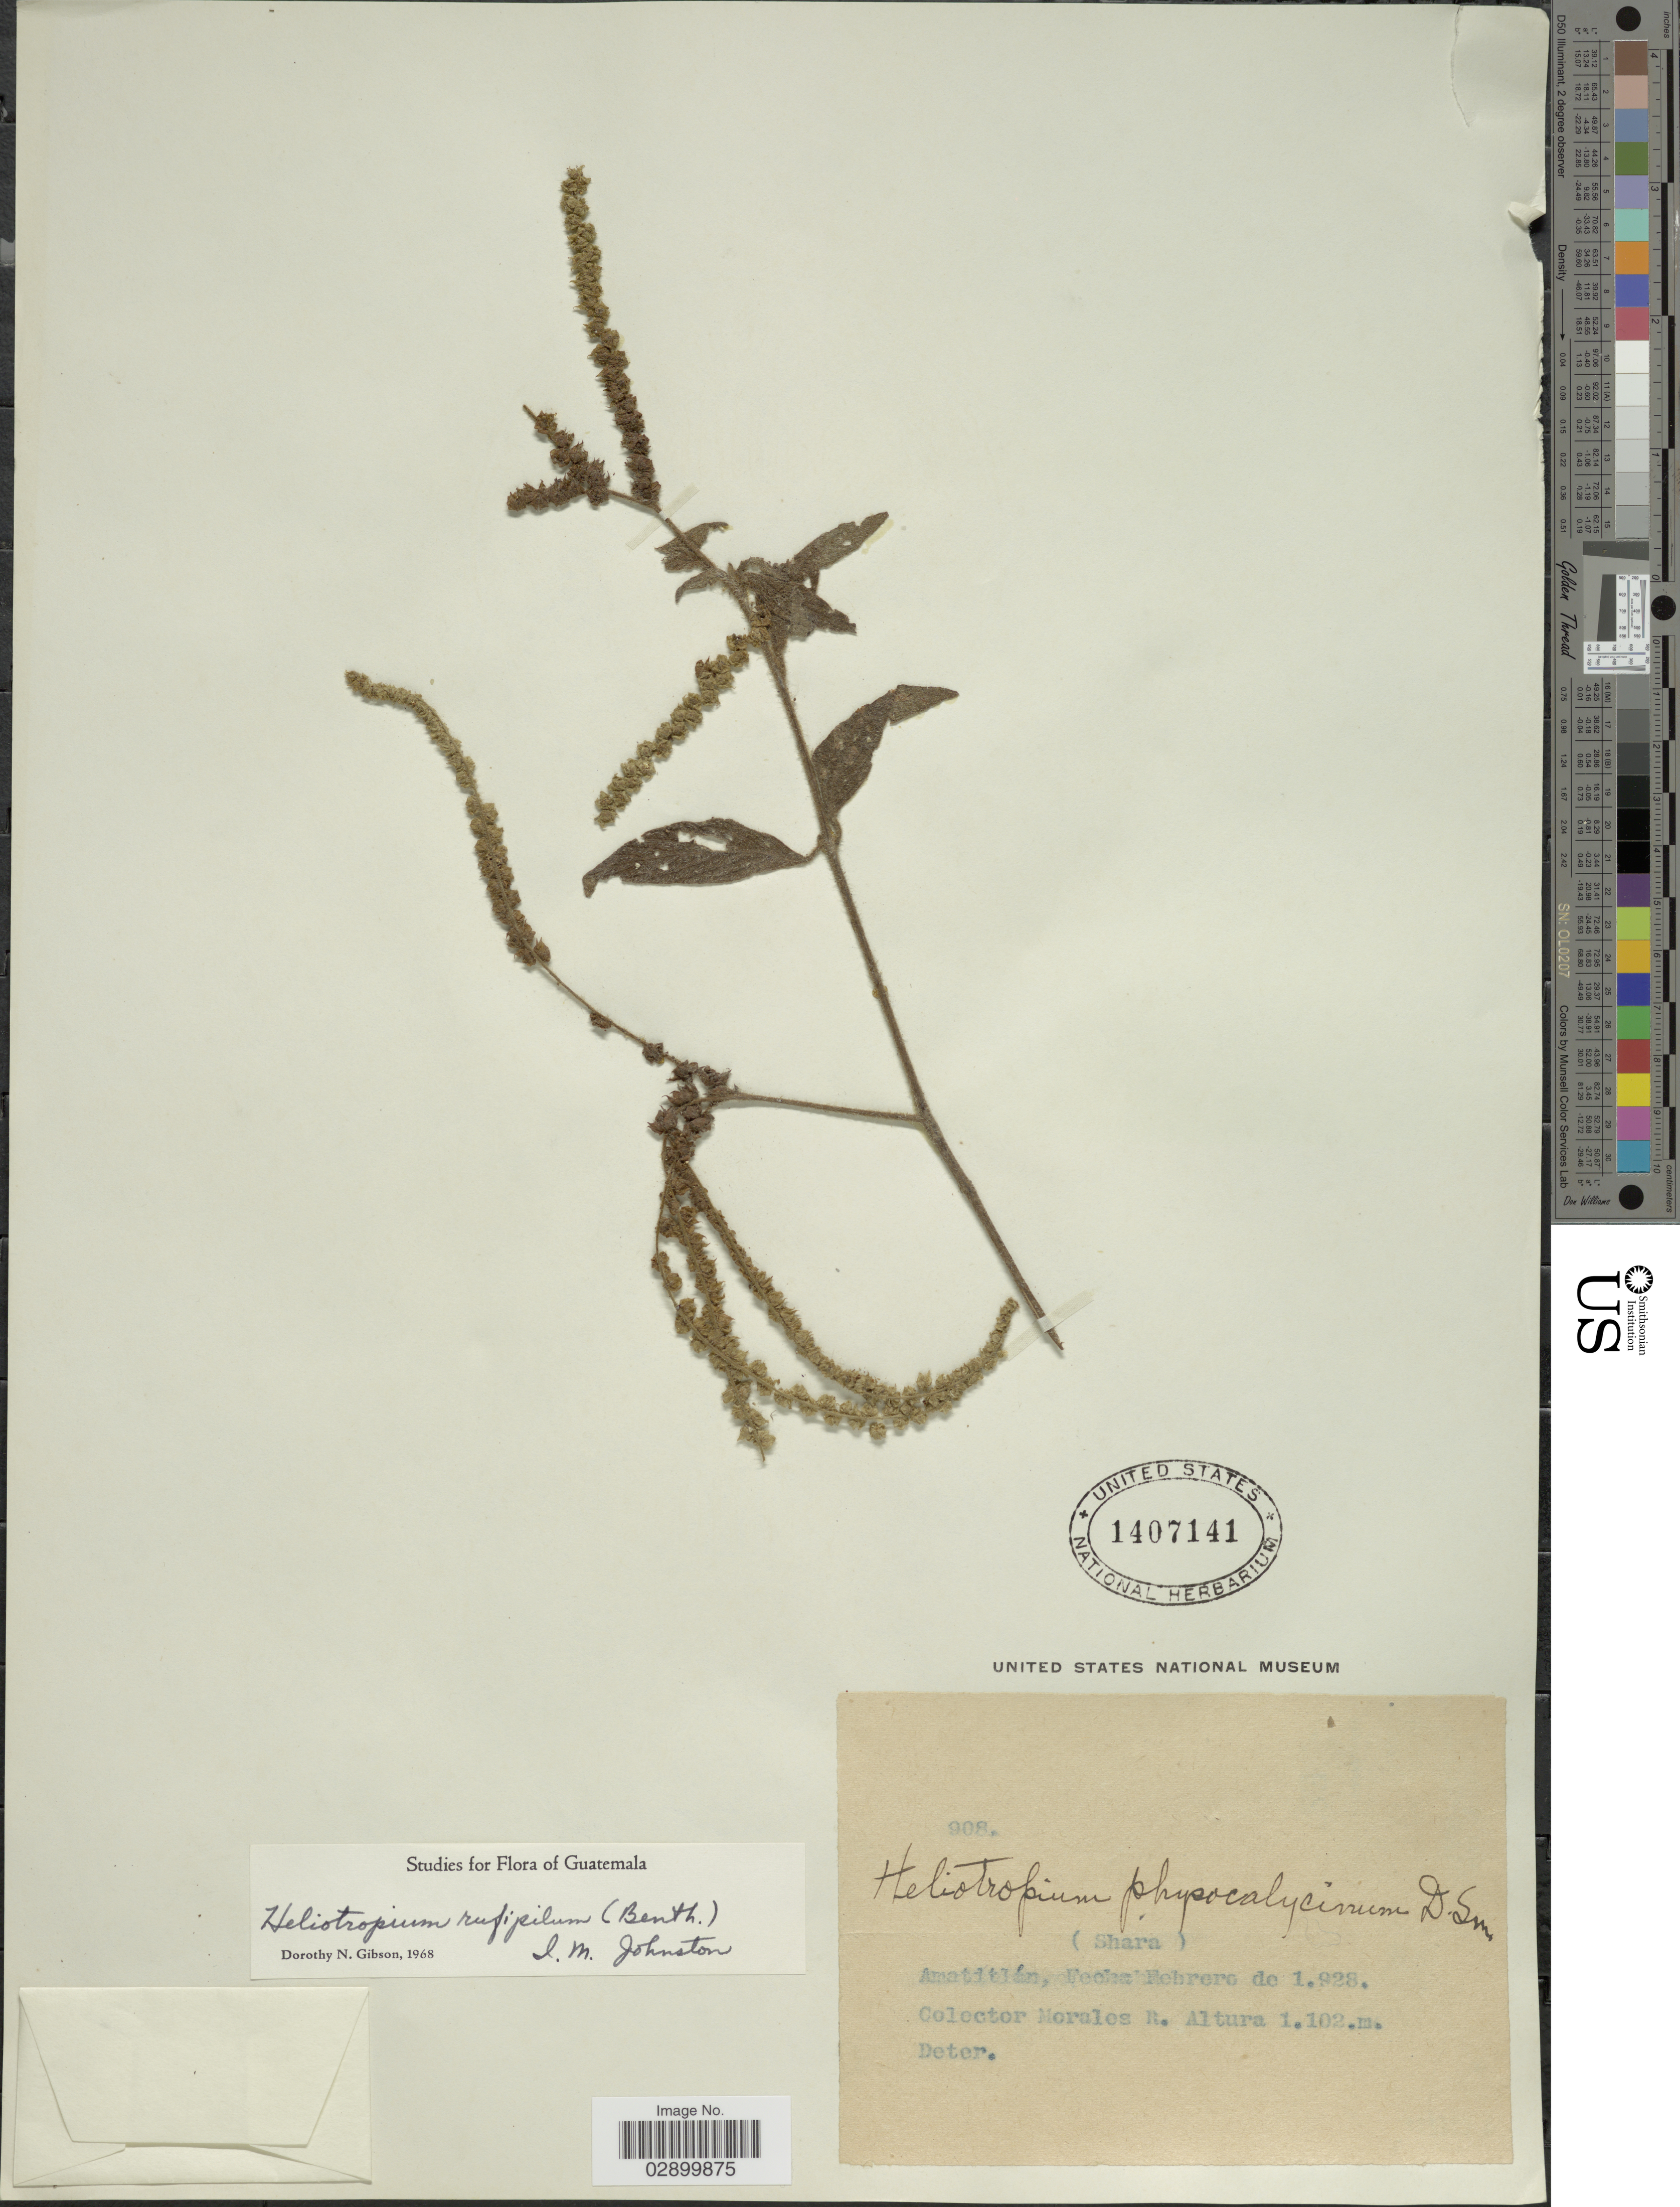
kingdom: Plantae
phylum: Tracheophyta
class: Magnoliopsida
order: Boraginales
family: Heliotropiaceae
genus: Heliotropium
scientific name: Heliotropium rufipilum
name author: (Benth.) I.M. Johnst.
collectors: R. Morales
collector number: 908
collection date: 1928-01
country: Guatemala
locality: Amatitlán.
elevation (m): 1102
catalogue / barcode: US 1407141